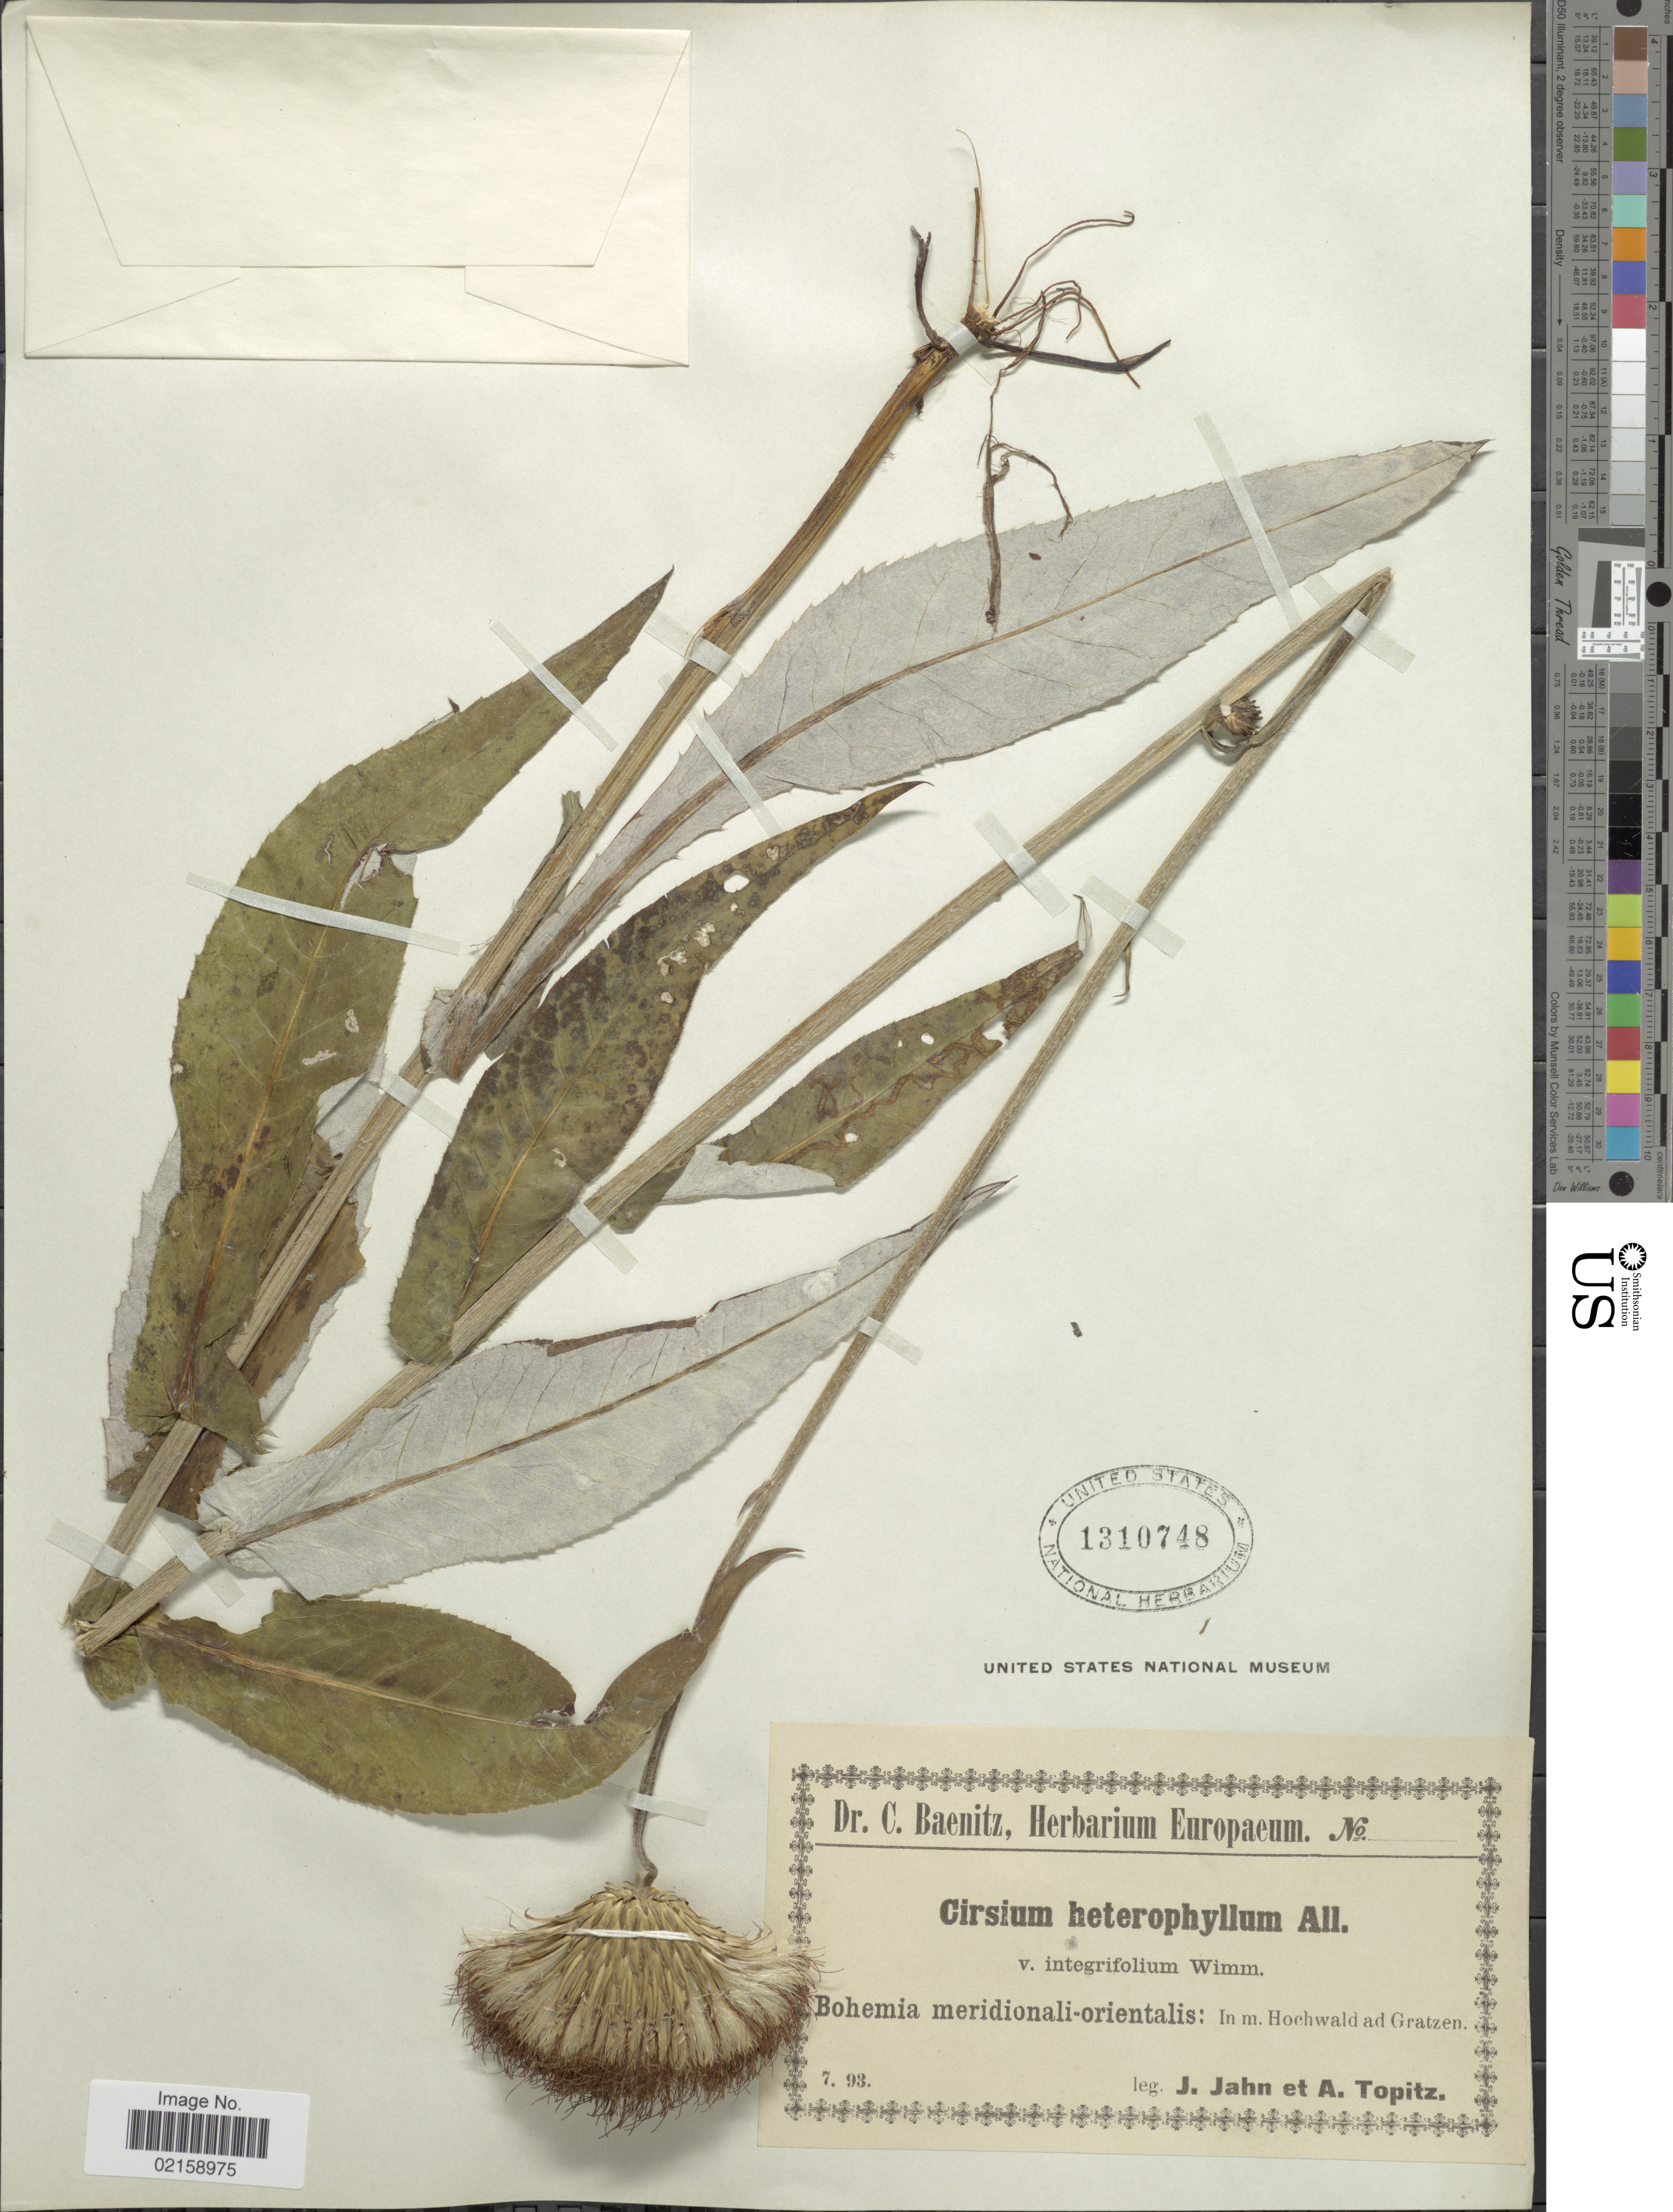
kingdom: Plantae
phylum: Tracheophyta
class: Magnoliopsida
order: Asterales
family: Asteraceae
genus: Cirsium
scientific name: Cirsium heterophyllum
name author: (L.) Hill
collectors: J. Jahn & A. Topitz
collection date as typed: Transcribed d/m/y: /7/93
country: Czechia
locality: Bohemia meridionali-orientalis: In m. Hochwald ad Gratzen.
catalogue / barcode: US 1310748